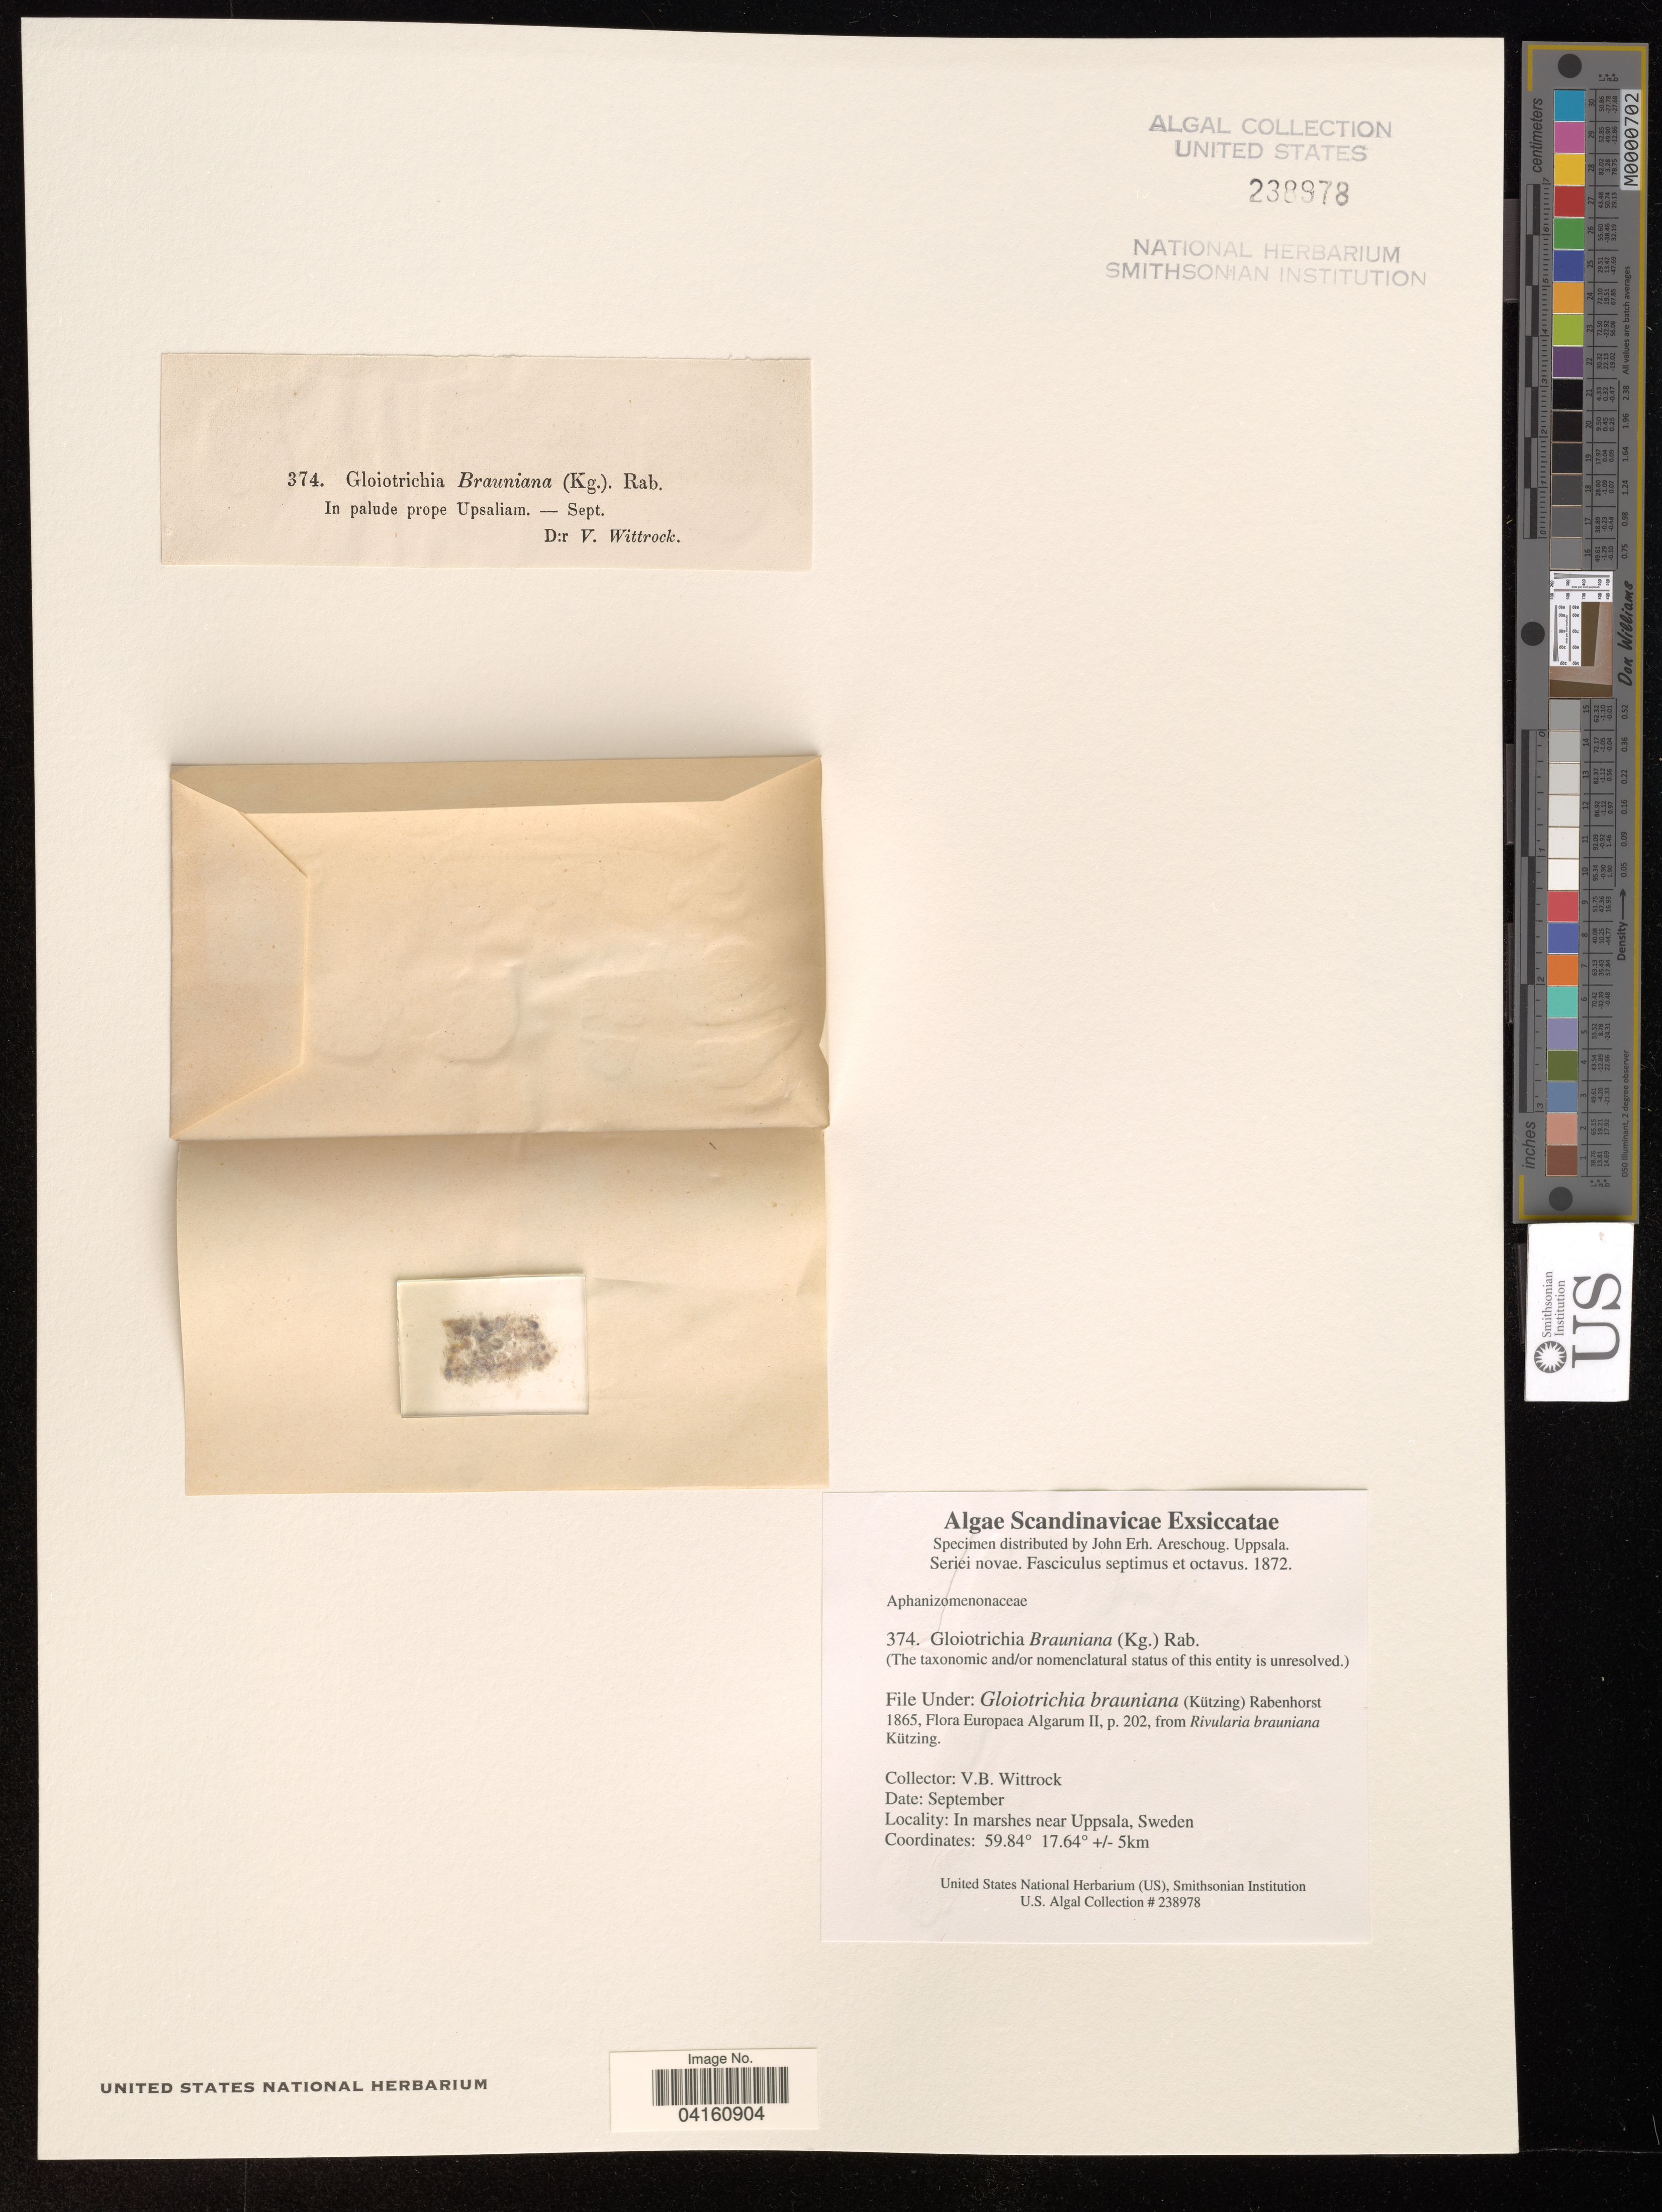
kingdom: Bacteria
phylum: Cyanobacteria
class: Cyanobacteriia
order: Cyanobacteriales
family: Aphanizomenonaceae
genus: Gloiotrichia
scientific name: Gloiotrichia brauniana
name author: (Kützing) Rabenhorst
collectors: V. Wittrock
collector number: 374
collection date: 1872-09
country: Sweden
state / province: Uppsala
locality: Near Uppsala, Sweden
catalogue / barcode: US 238978